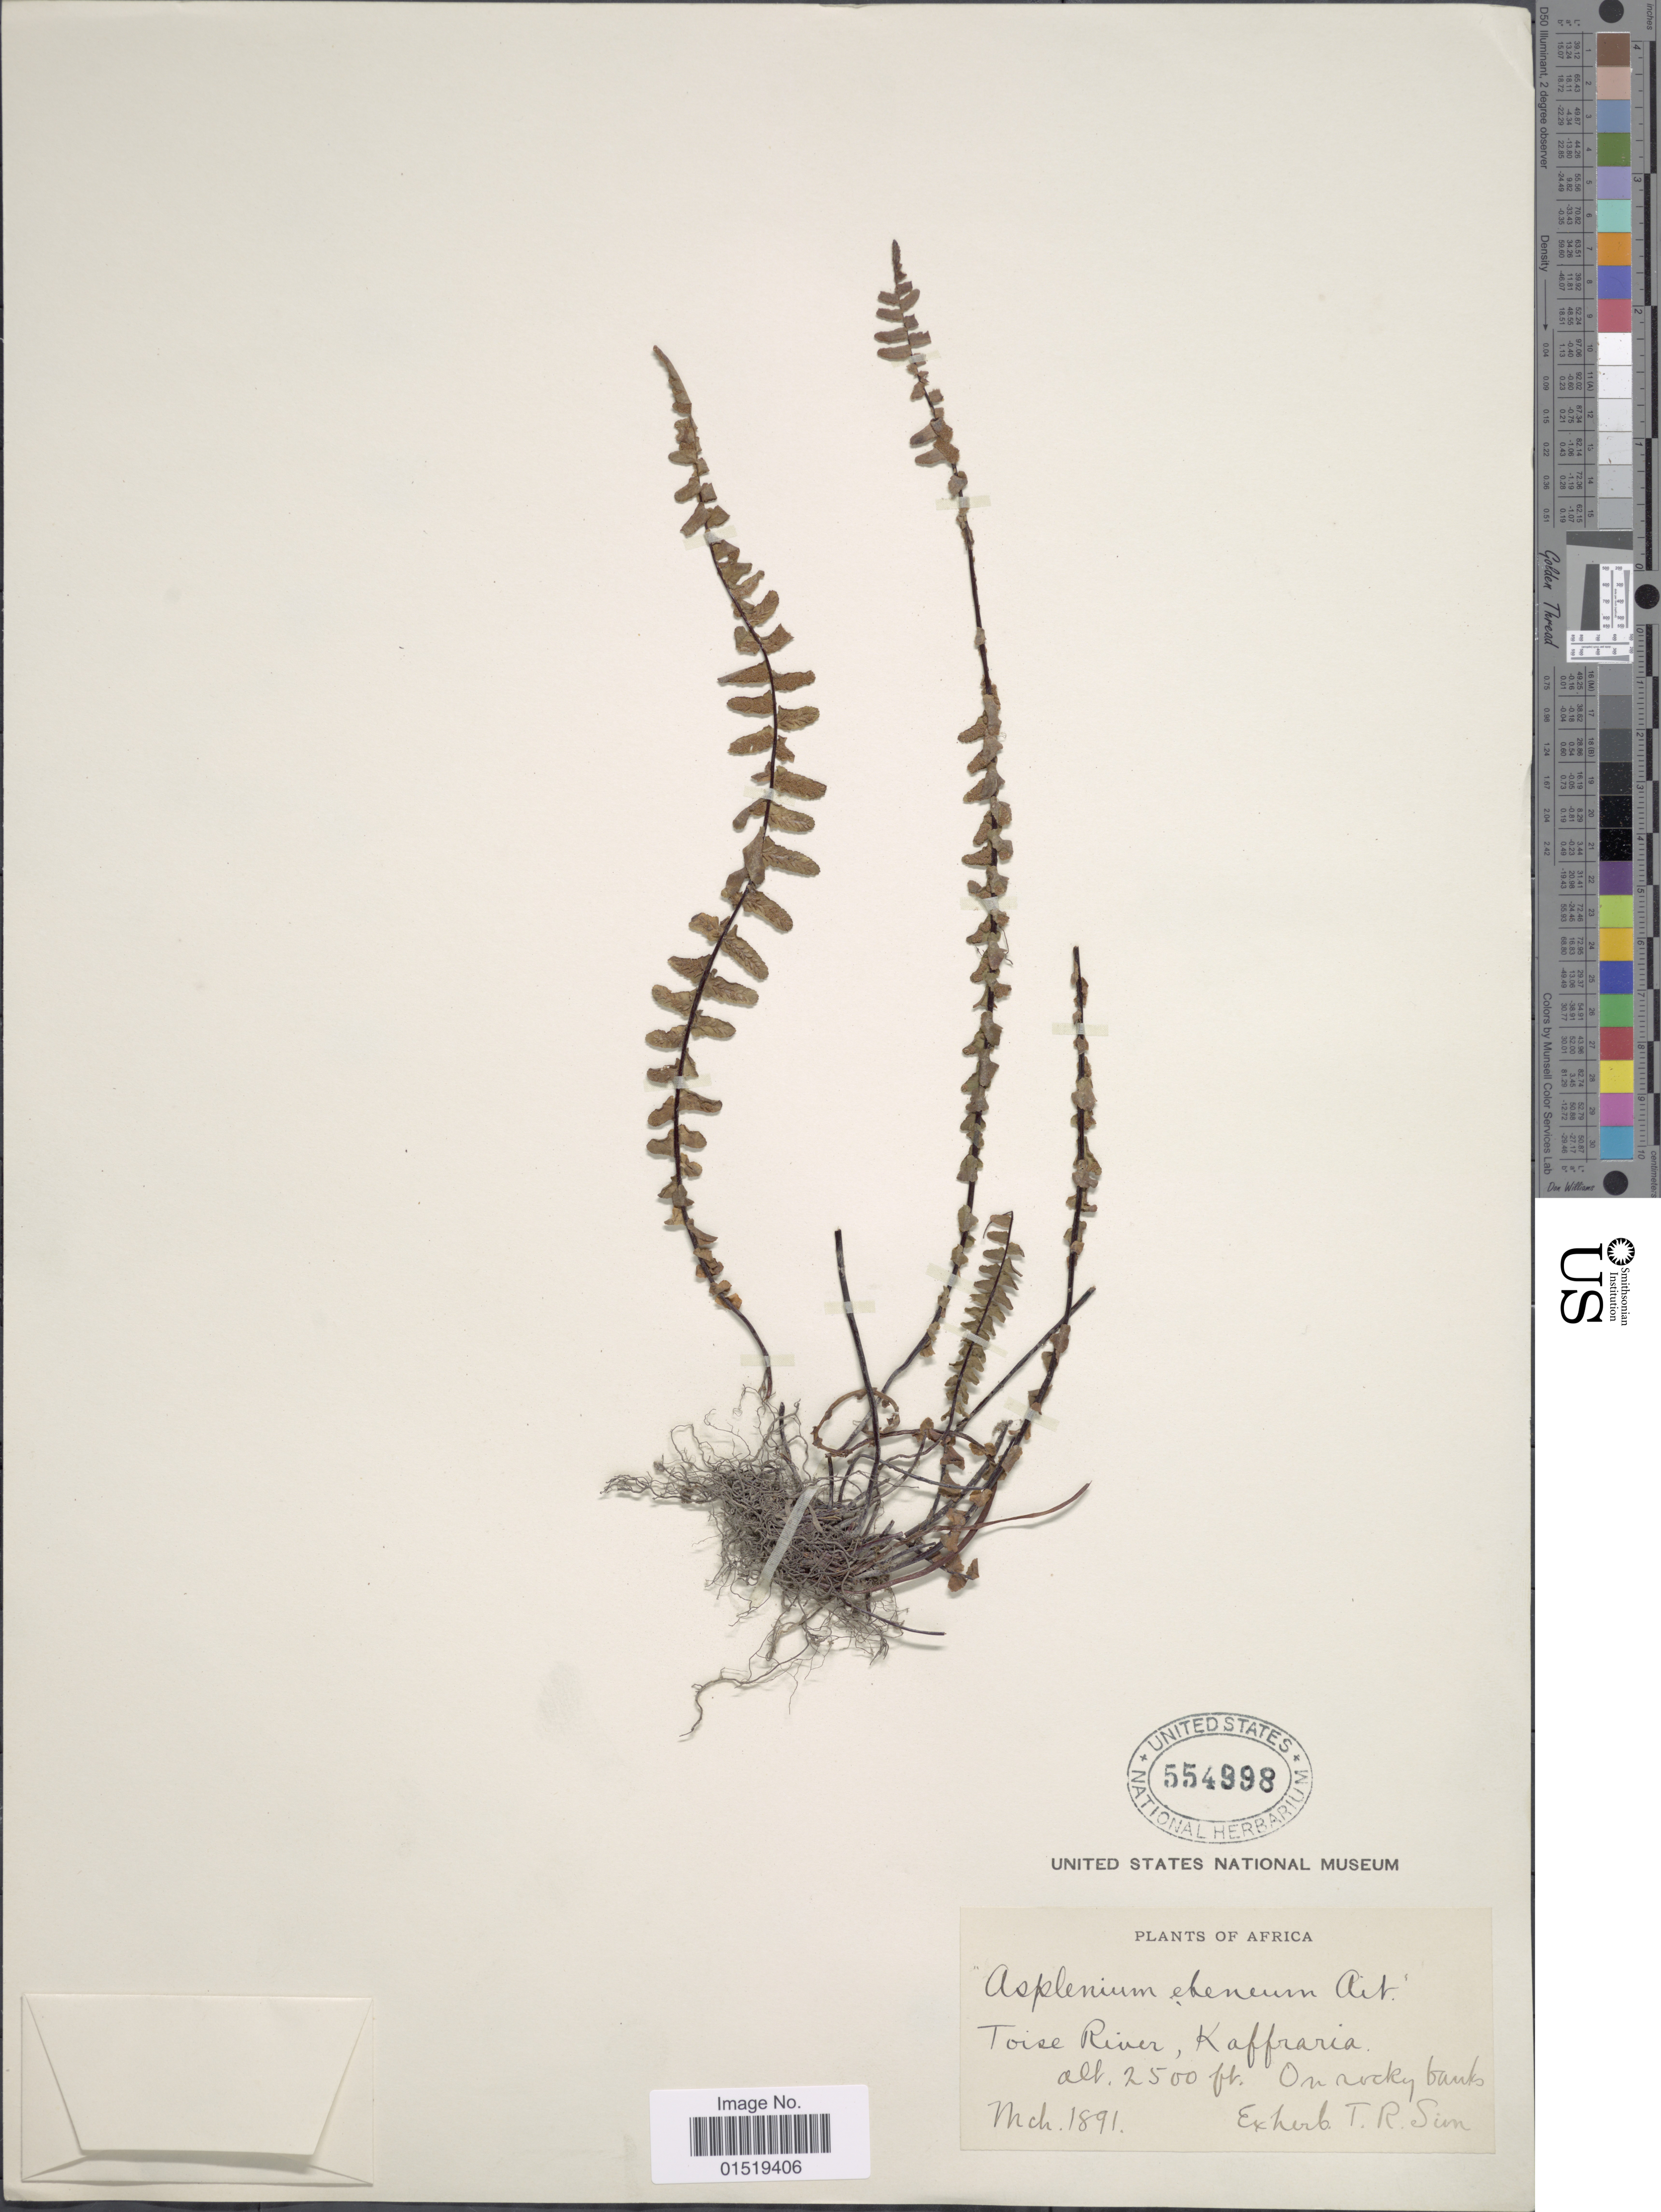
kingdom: Plantae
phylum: Tracheophyta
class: Polypodiopsida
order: Polypodiales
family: Aspleniaceae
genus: Asplenium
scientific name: Asplenium platyneuron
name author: (L.) Britton, Stearns & Poggenb.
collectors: ex herb. R. Sim.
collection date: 1891-03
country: South Africa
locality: Toise River, Kaffraria.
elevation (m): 762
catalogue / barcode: US 554998